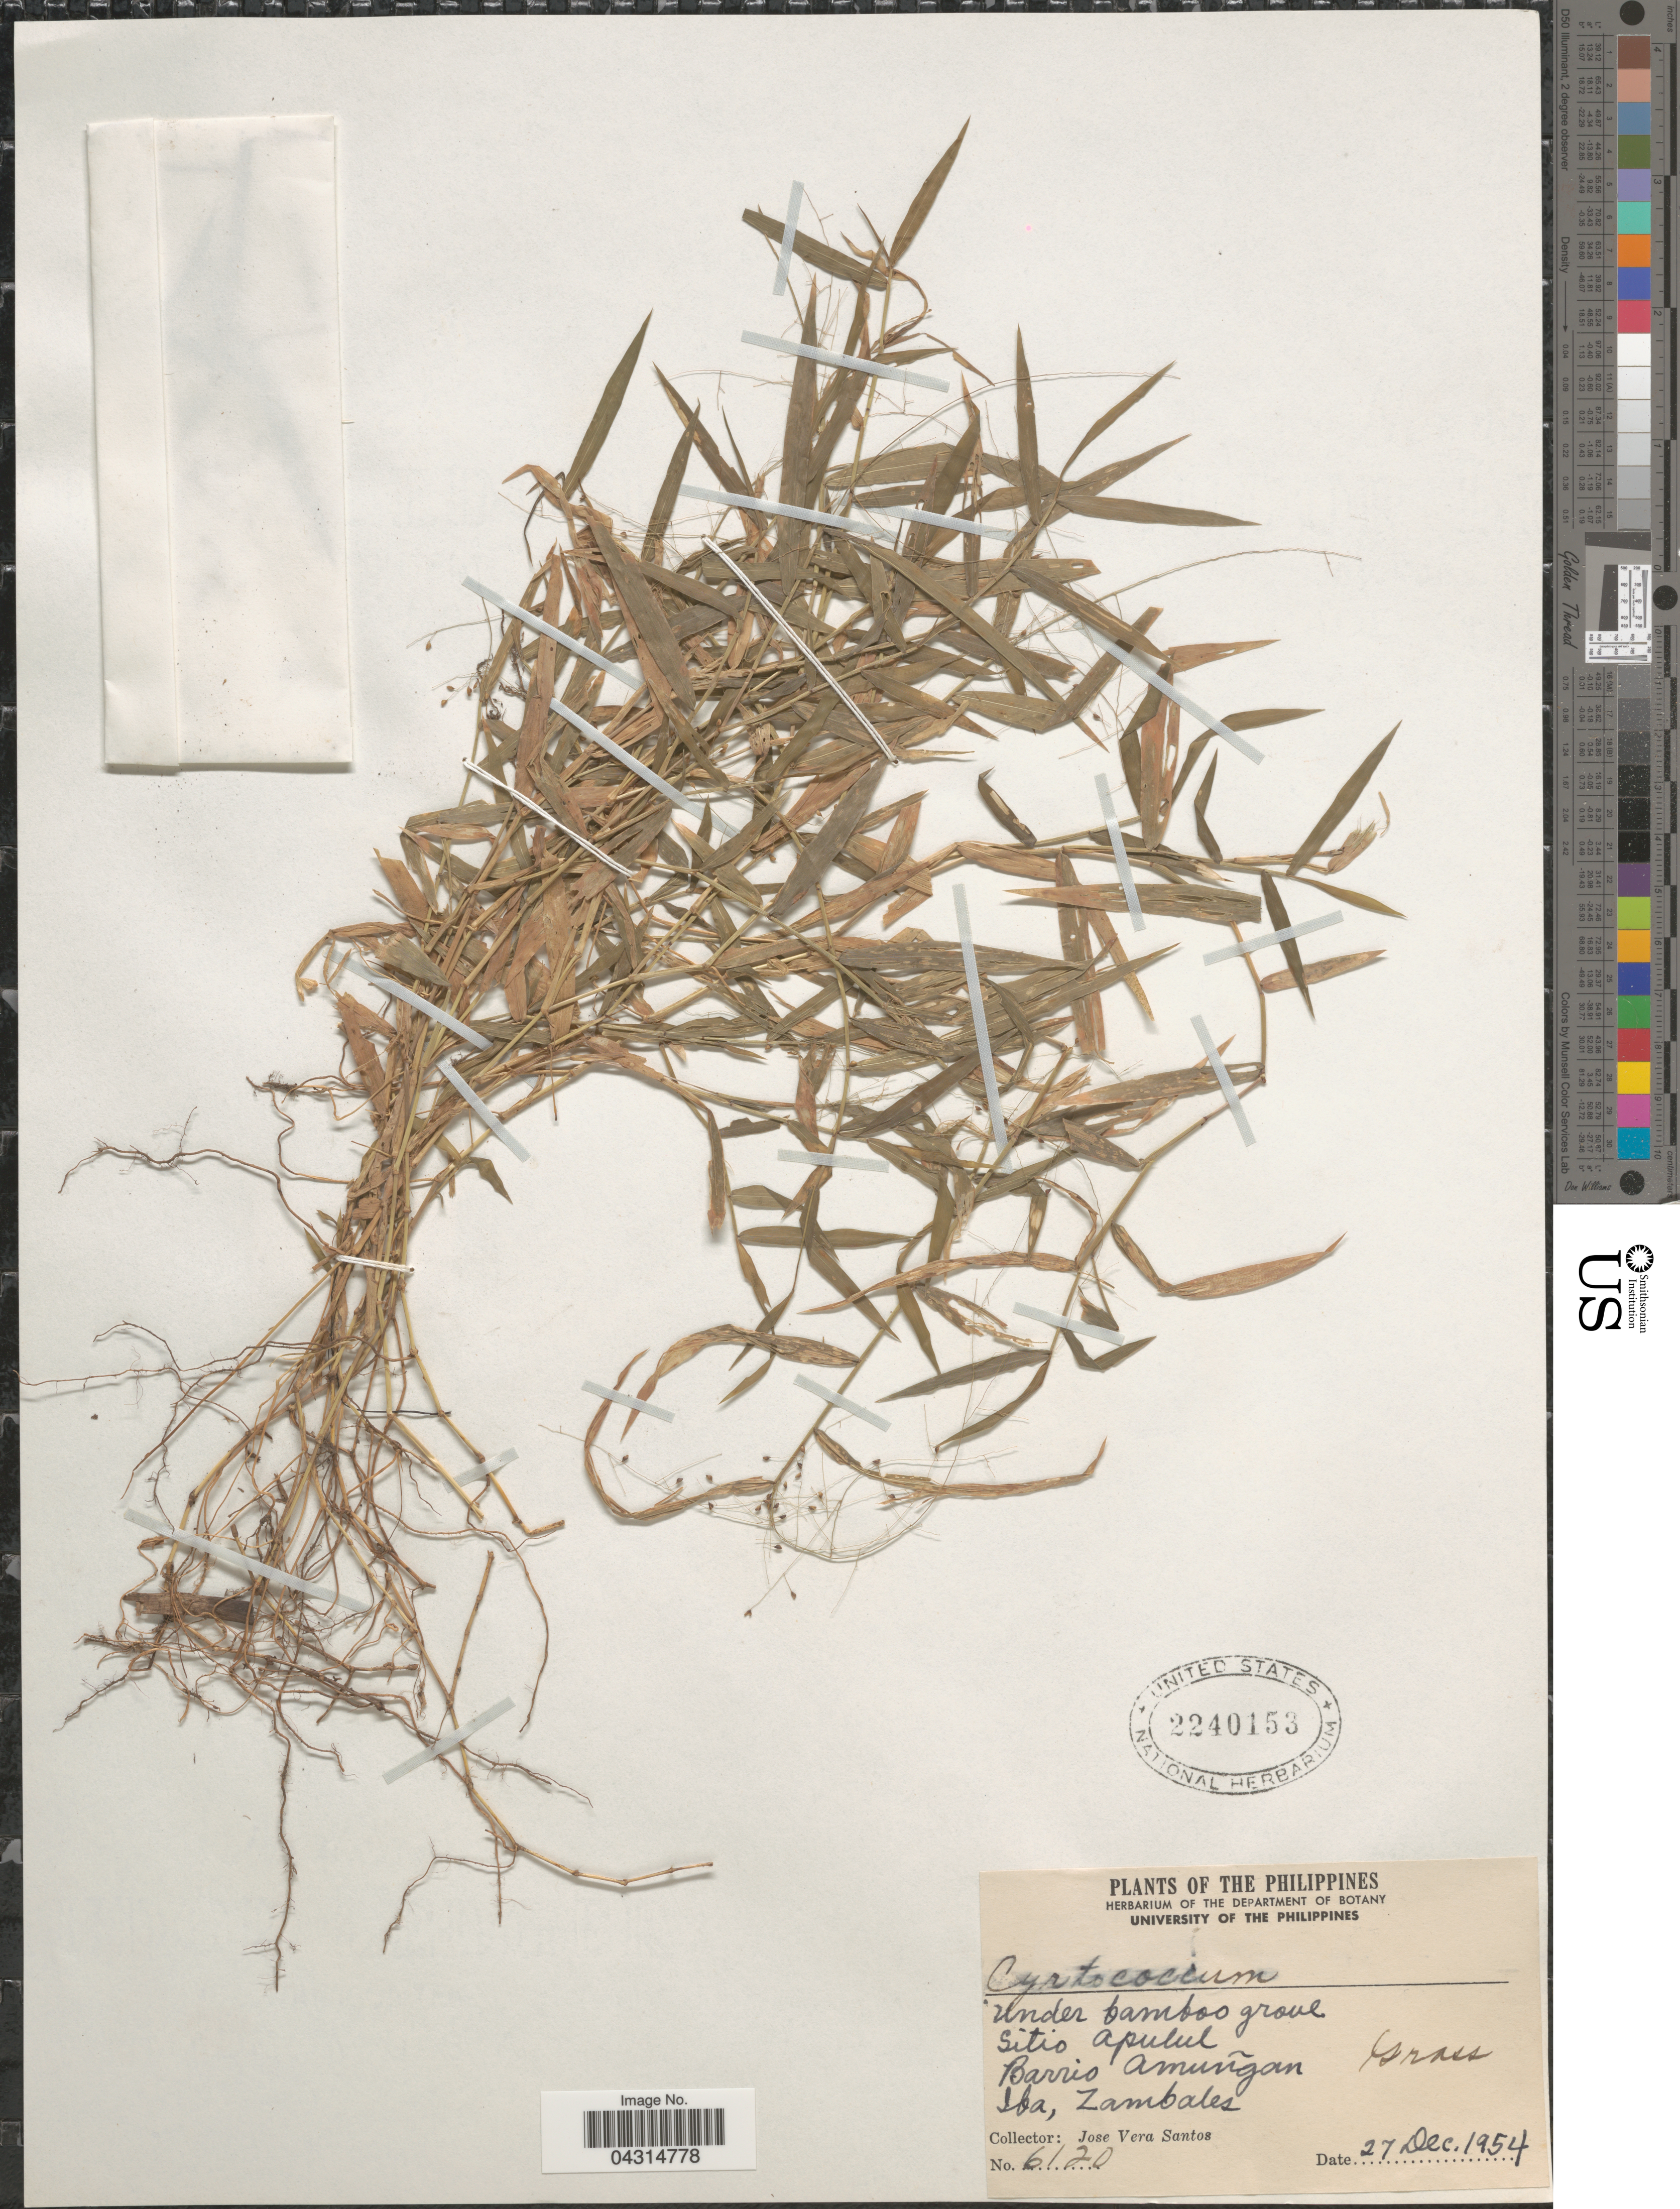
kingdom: Plantae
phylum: Tracheophyta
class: Liliopsida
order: Poales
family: Poaceae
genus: Cyrtococcum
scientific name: Cyrtococcum sp.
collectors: J. Santos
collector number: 6120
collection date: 1954-12-27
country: Philippines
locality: Sitio Apulul. Barrio Amuñgan. Iba, Zambales.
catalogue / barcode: US 2240153